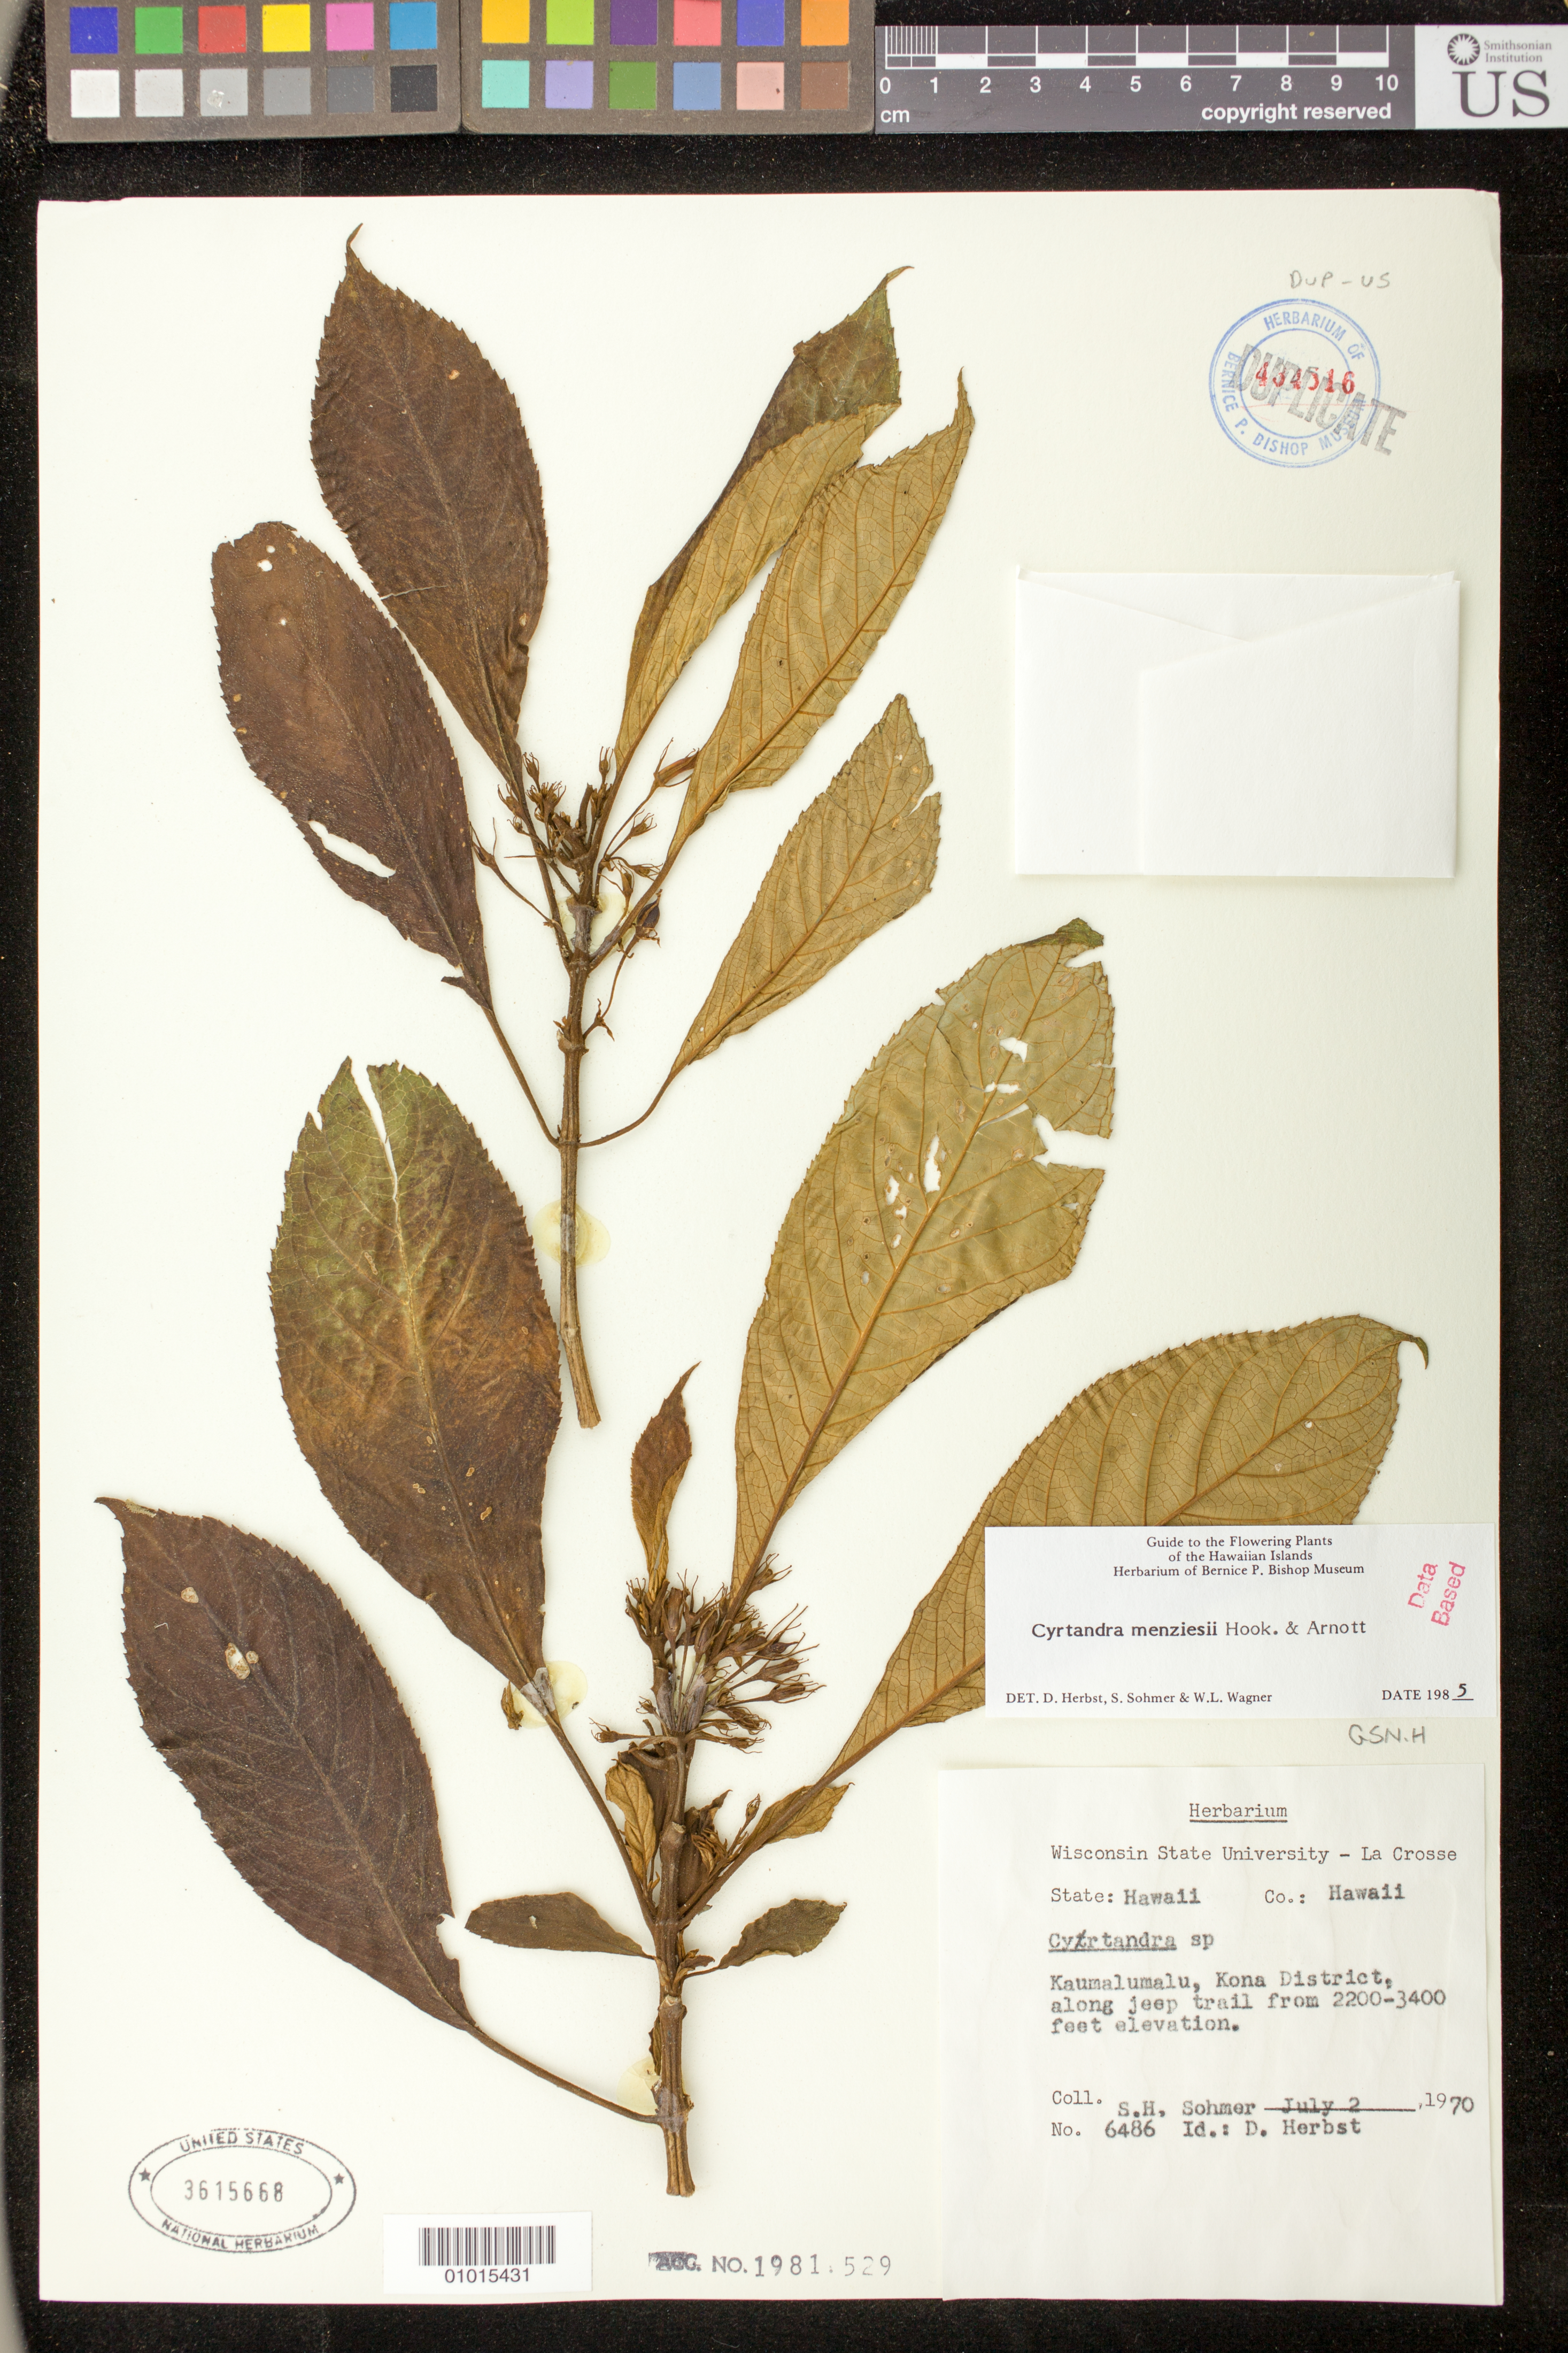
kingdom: Plantae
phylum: Tracheophyta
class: Magnoliopsida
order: Lamiales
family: Gesneriaceae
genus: Cyrtandra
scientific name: Cyrtandra menziesii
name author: Hook. & Arn.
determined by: Herbst, D. R.; Sohmer, S. H.; Wagner, W. L.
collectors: S. H. Sohmer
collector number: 6486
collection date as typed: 2 Jul 1970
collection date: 1970-07-02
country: United States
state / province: Hawaii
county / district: Hawaii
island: Hawaii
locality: Kona District, Kaumalumalu, along jeep trail.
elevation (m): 670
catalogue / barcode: US 3615668